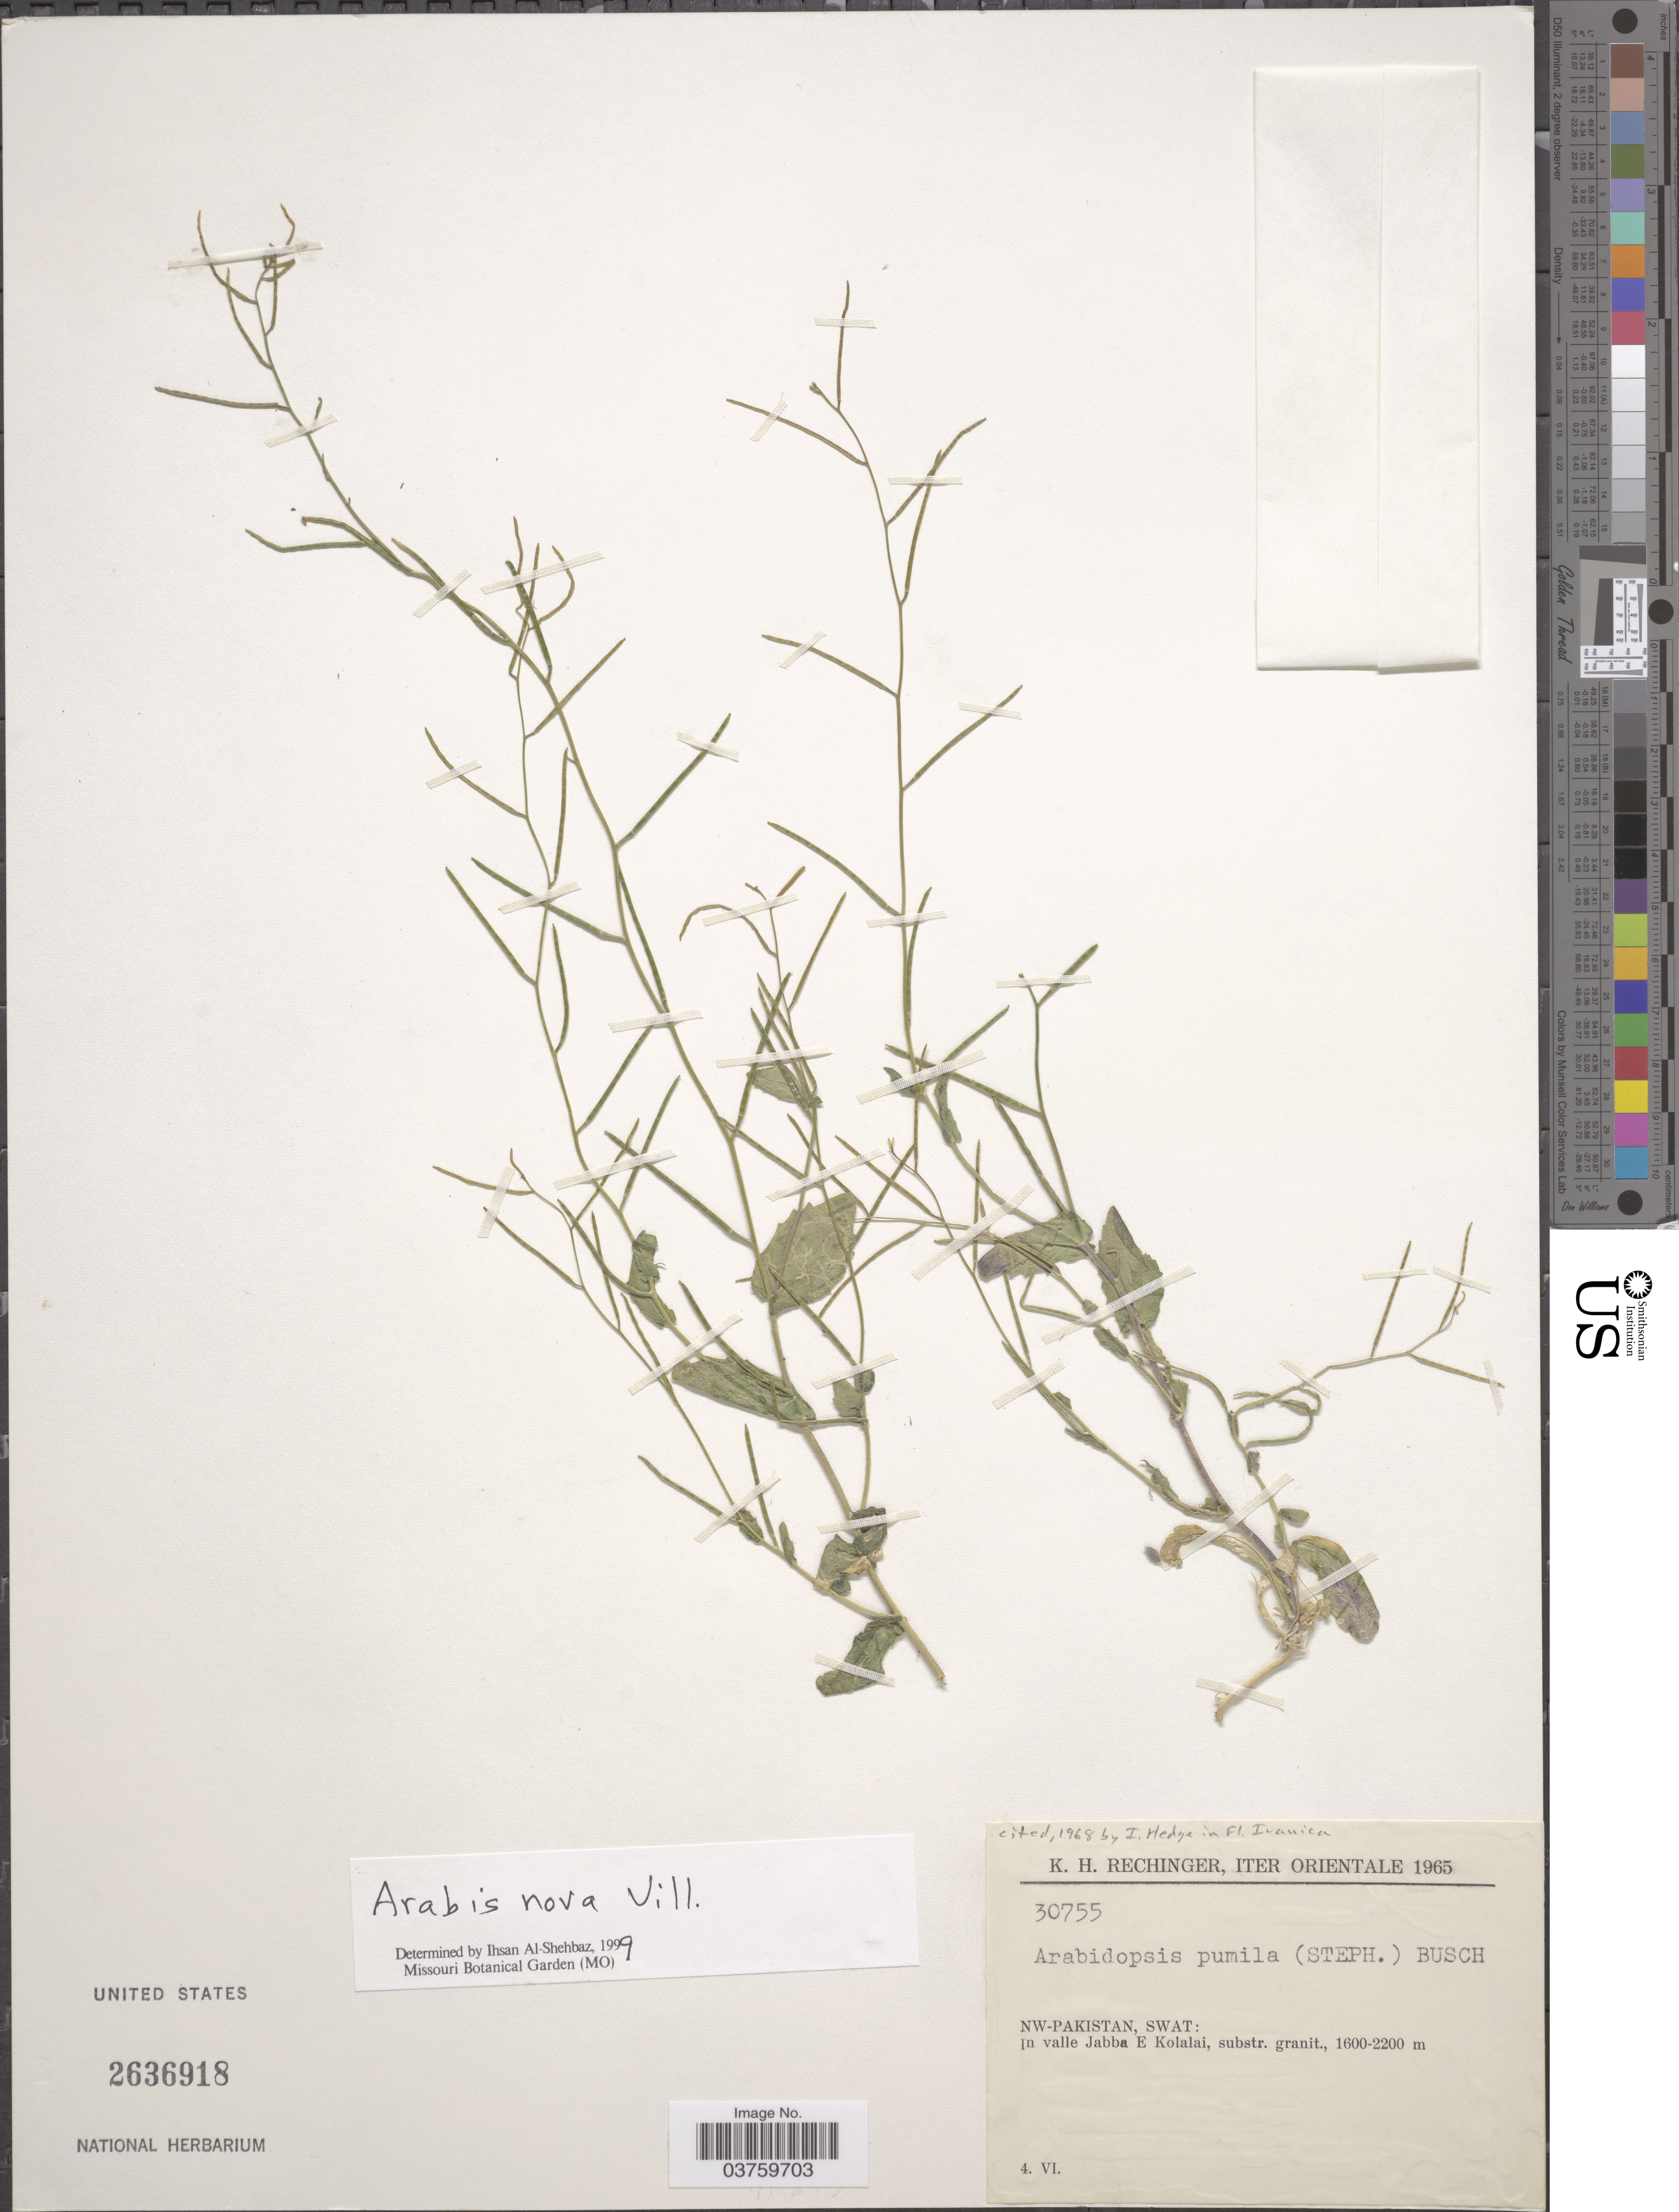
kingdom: Plantae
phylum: Tracheophyta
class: Magnoliopsida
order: Brassicales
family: Brassicaceae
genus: Arabis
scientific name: Arabis nova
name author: Vill.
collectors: K. H. Rechinger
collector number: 30755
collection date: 1965-06-04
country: Pakistan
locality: NW-Pakistan, Swat: In valle Jabba E Kolalai, substr. granit.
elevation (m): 1600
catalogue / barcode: US 2636918